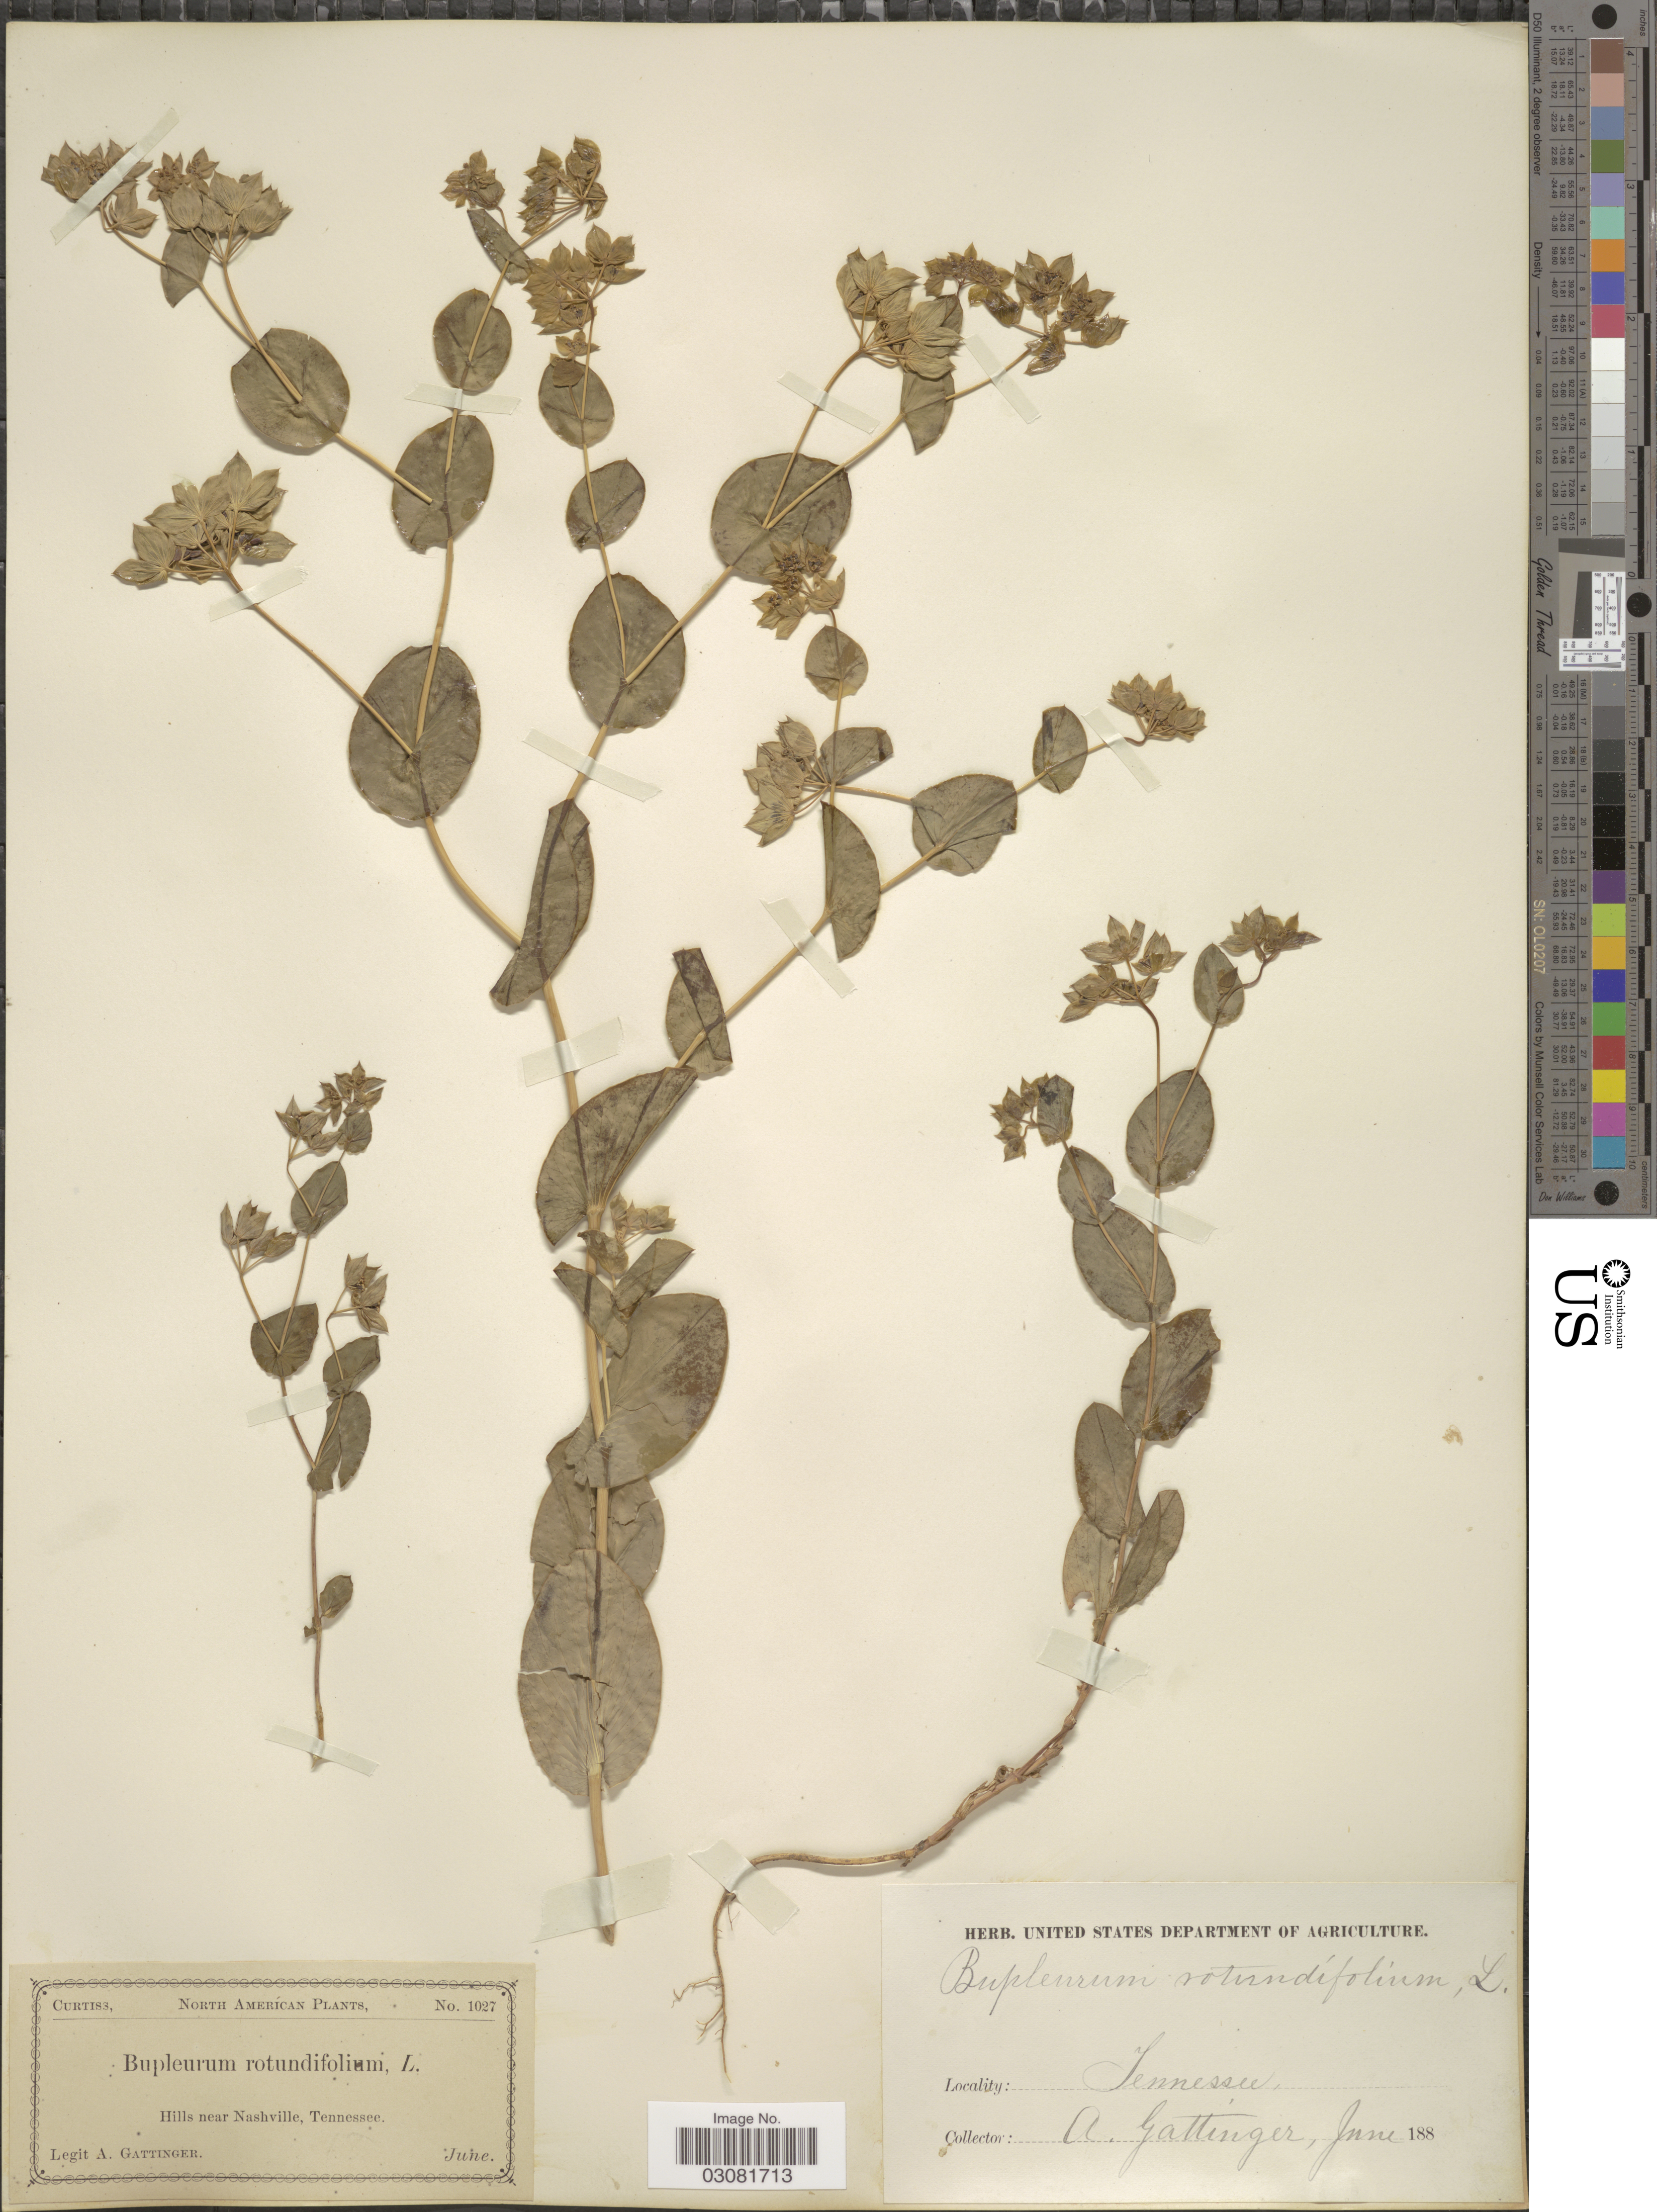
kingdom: Plantae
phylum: Tracheophyta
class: Magnoliopsida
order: Apiales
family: Apiaceae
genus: Bupleurum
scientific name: Bupleurum rotundifolium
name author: L.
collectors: A. Gattinger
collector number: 1027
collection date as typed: june 188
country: United States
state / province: Tennessee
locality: Hills near Nashville.